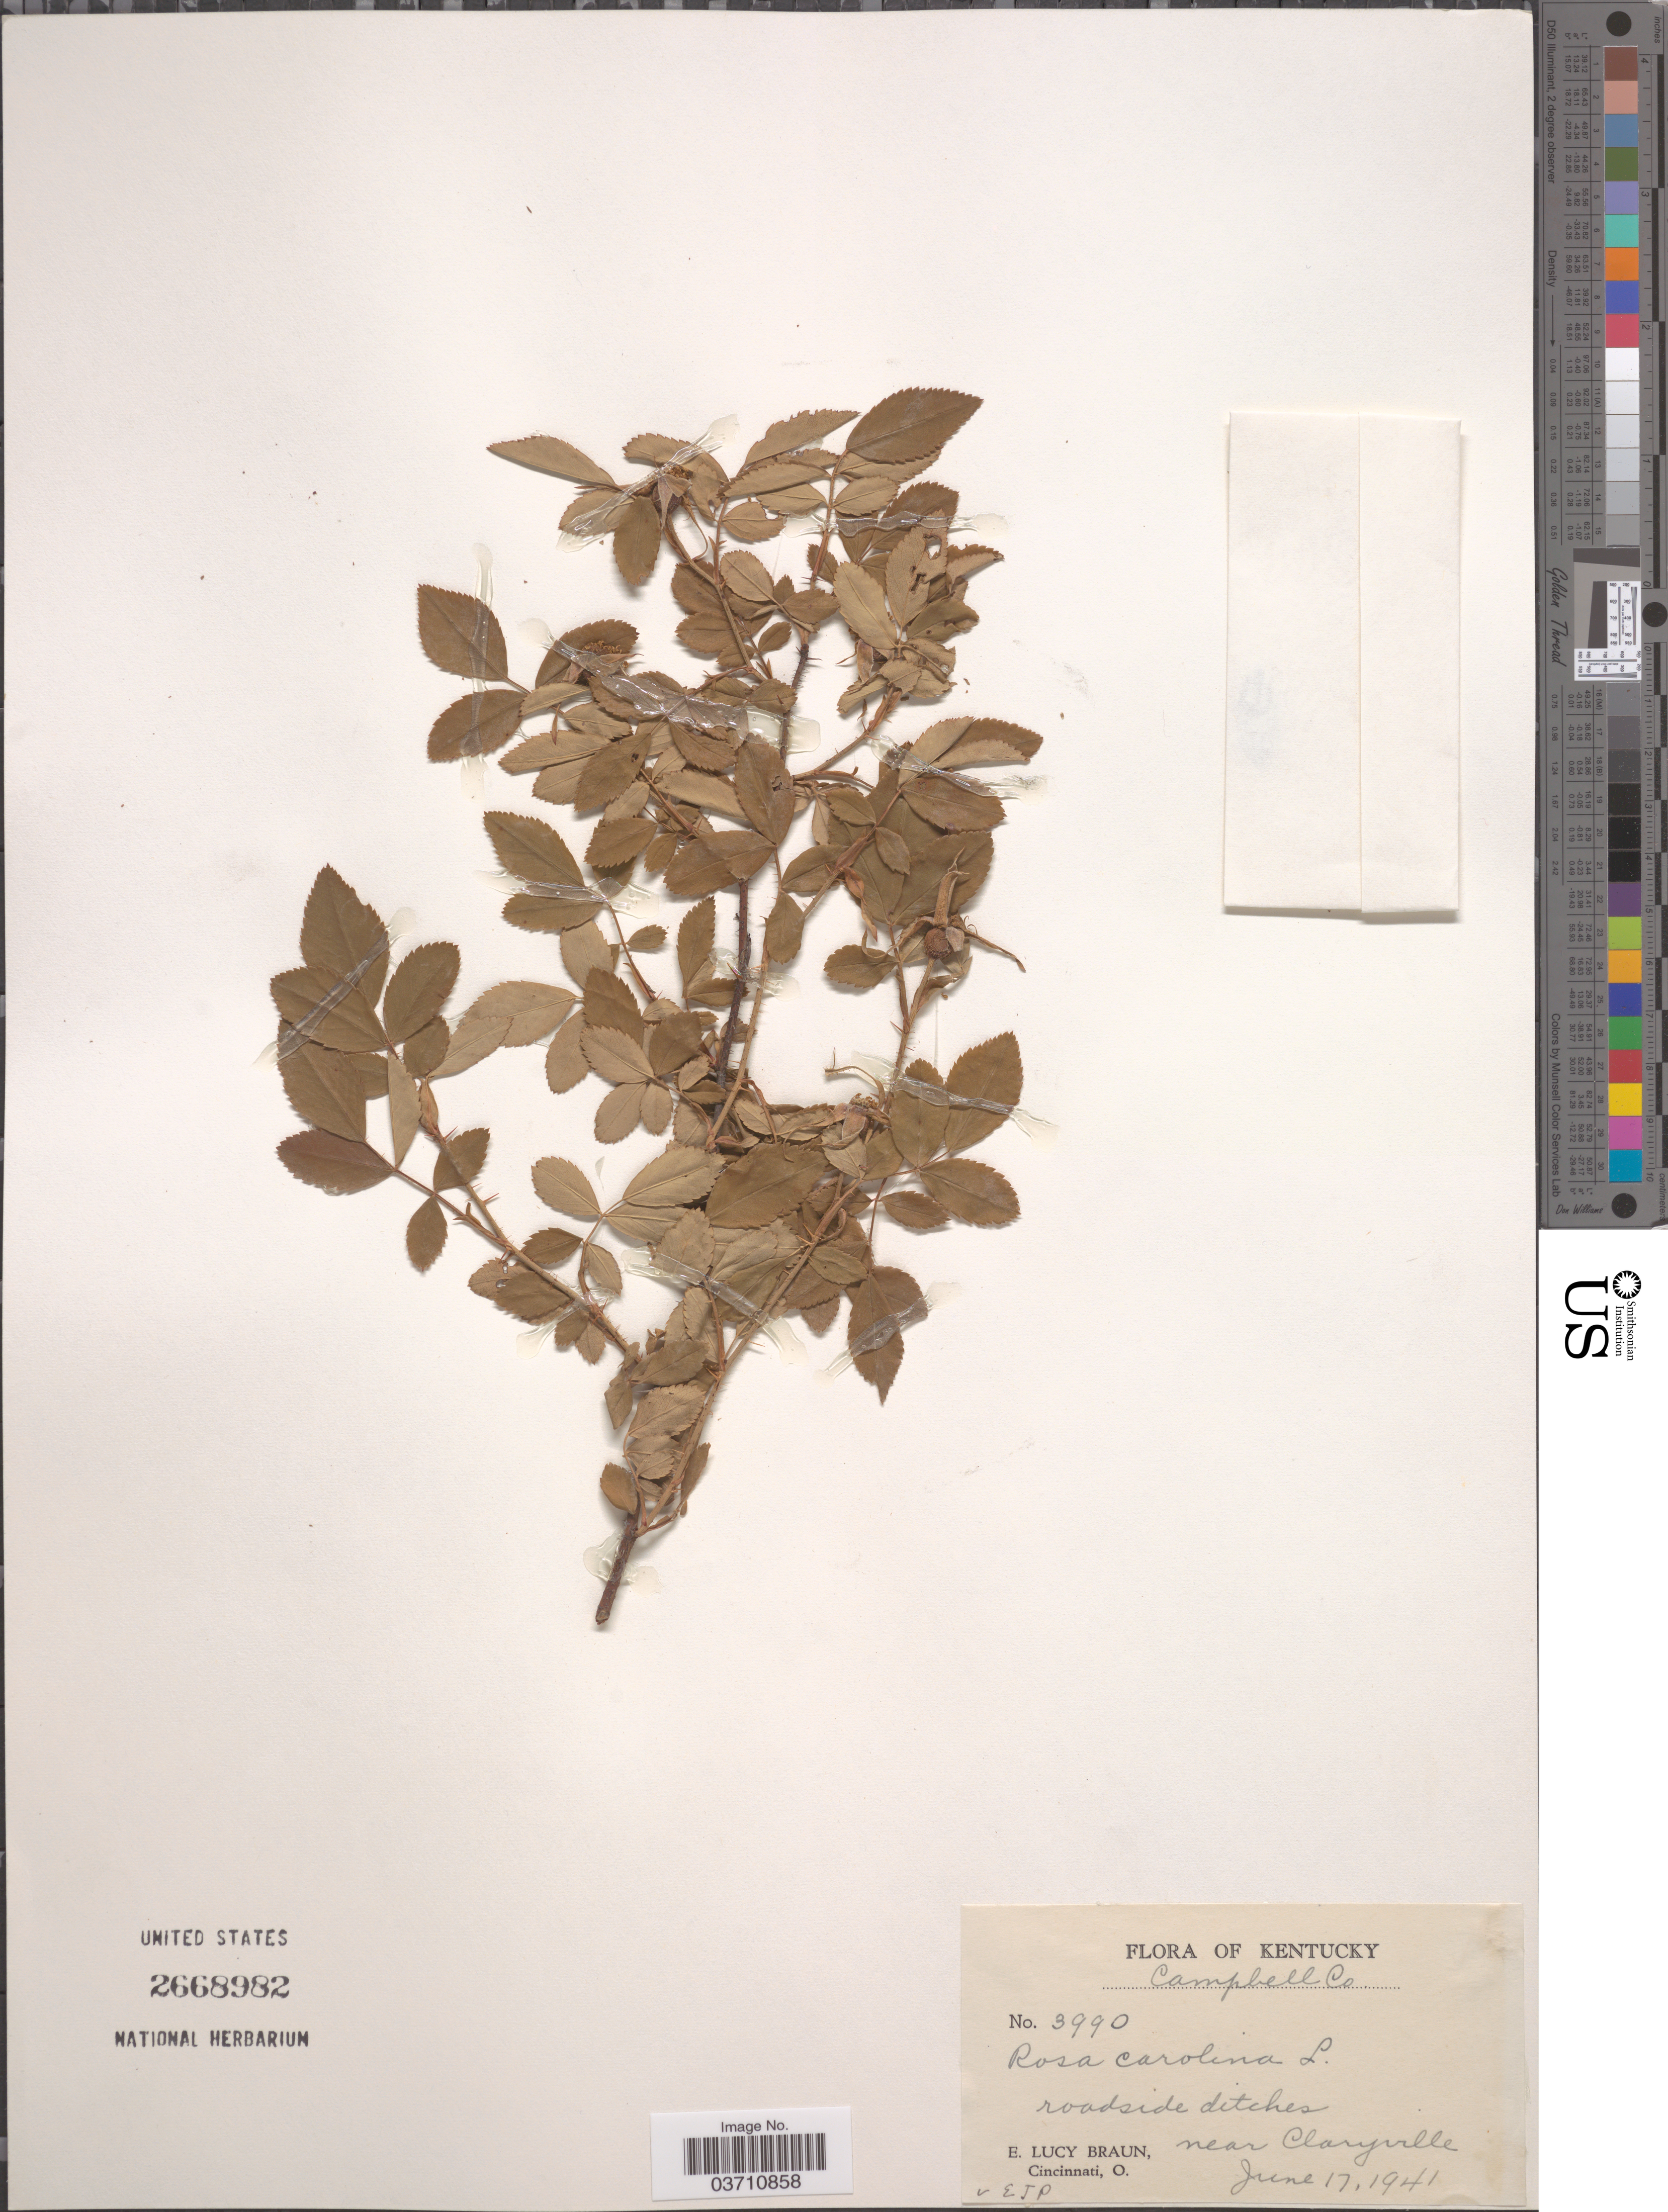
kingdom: Plantae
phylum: Tracheophyta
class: Magnoliopsida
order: Rosales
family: Rosaceae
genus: Rosa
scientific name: Rosa carolina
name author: L.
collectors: E. L. Braun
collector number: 3990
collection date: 1941-06-17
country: United States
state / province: Kentucky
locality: Campbell Co. Roadside ditches near Claryville.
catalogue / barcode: US 2668982